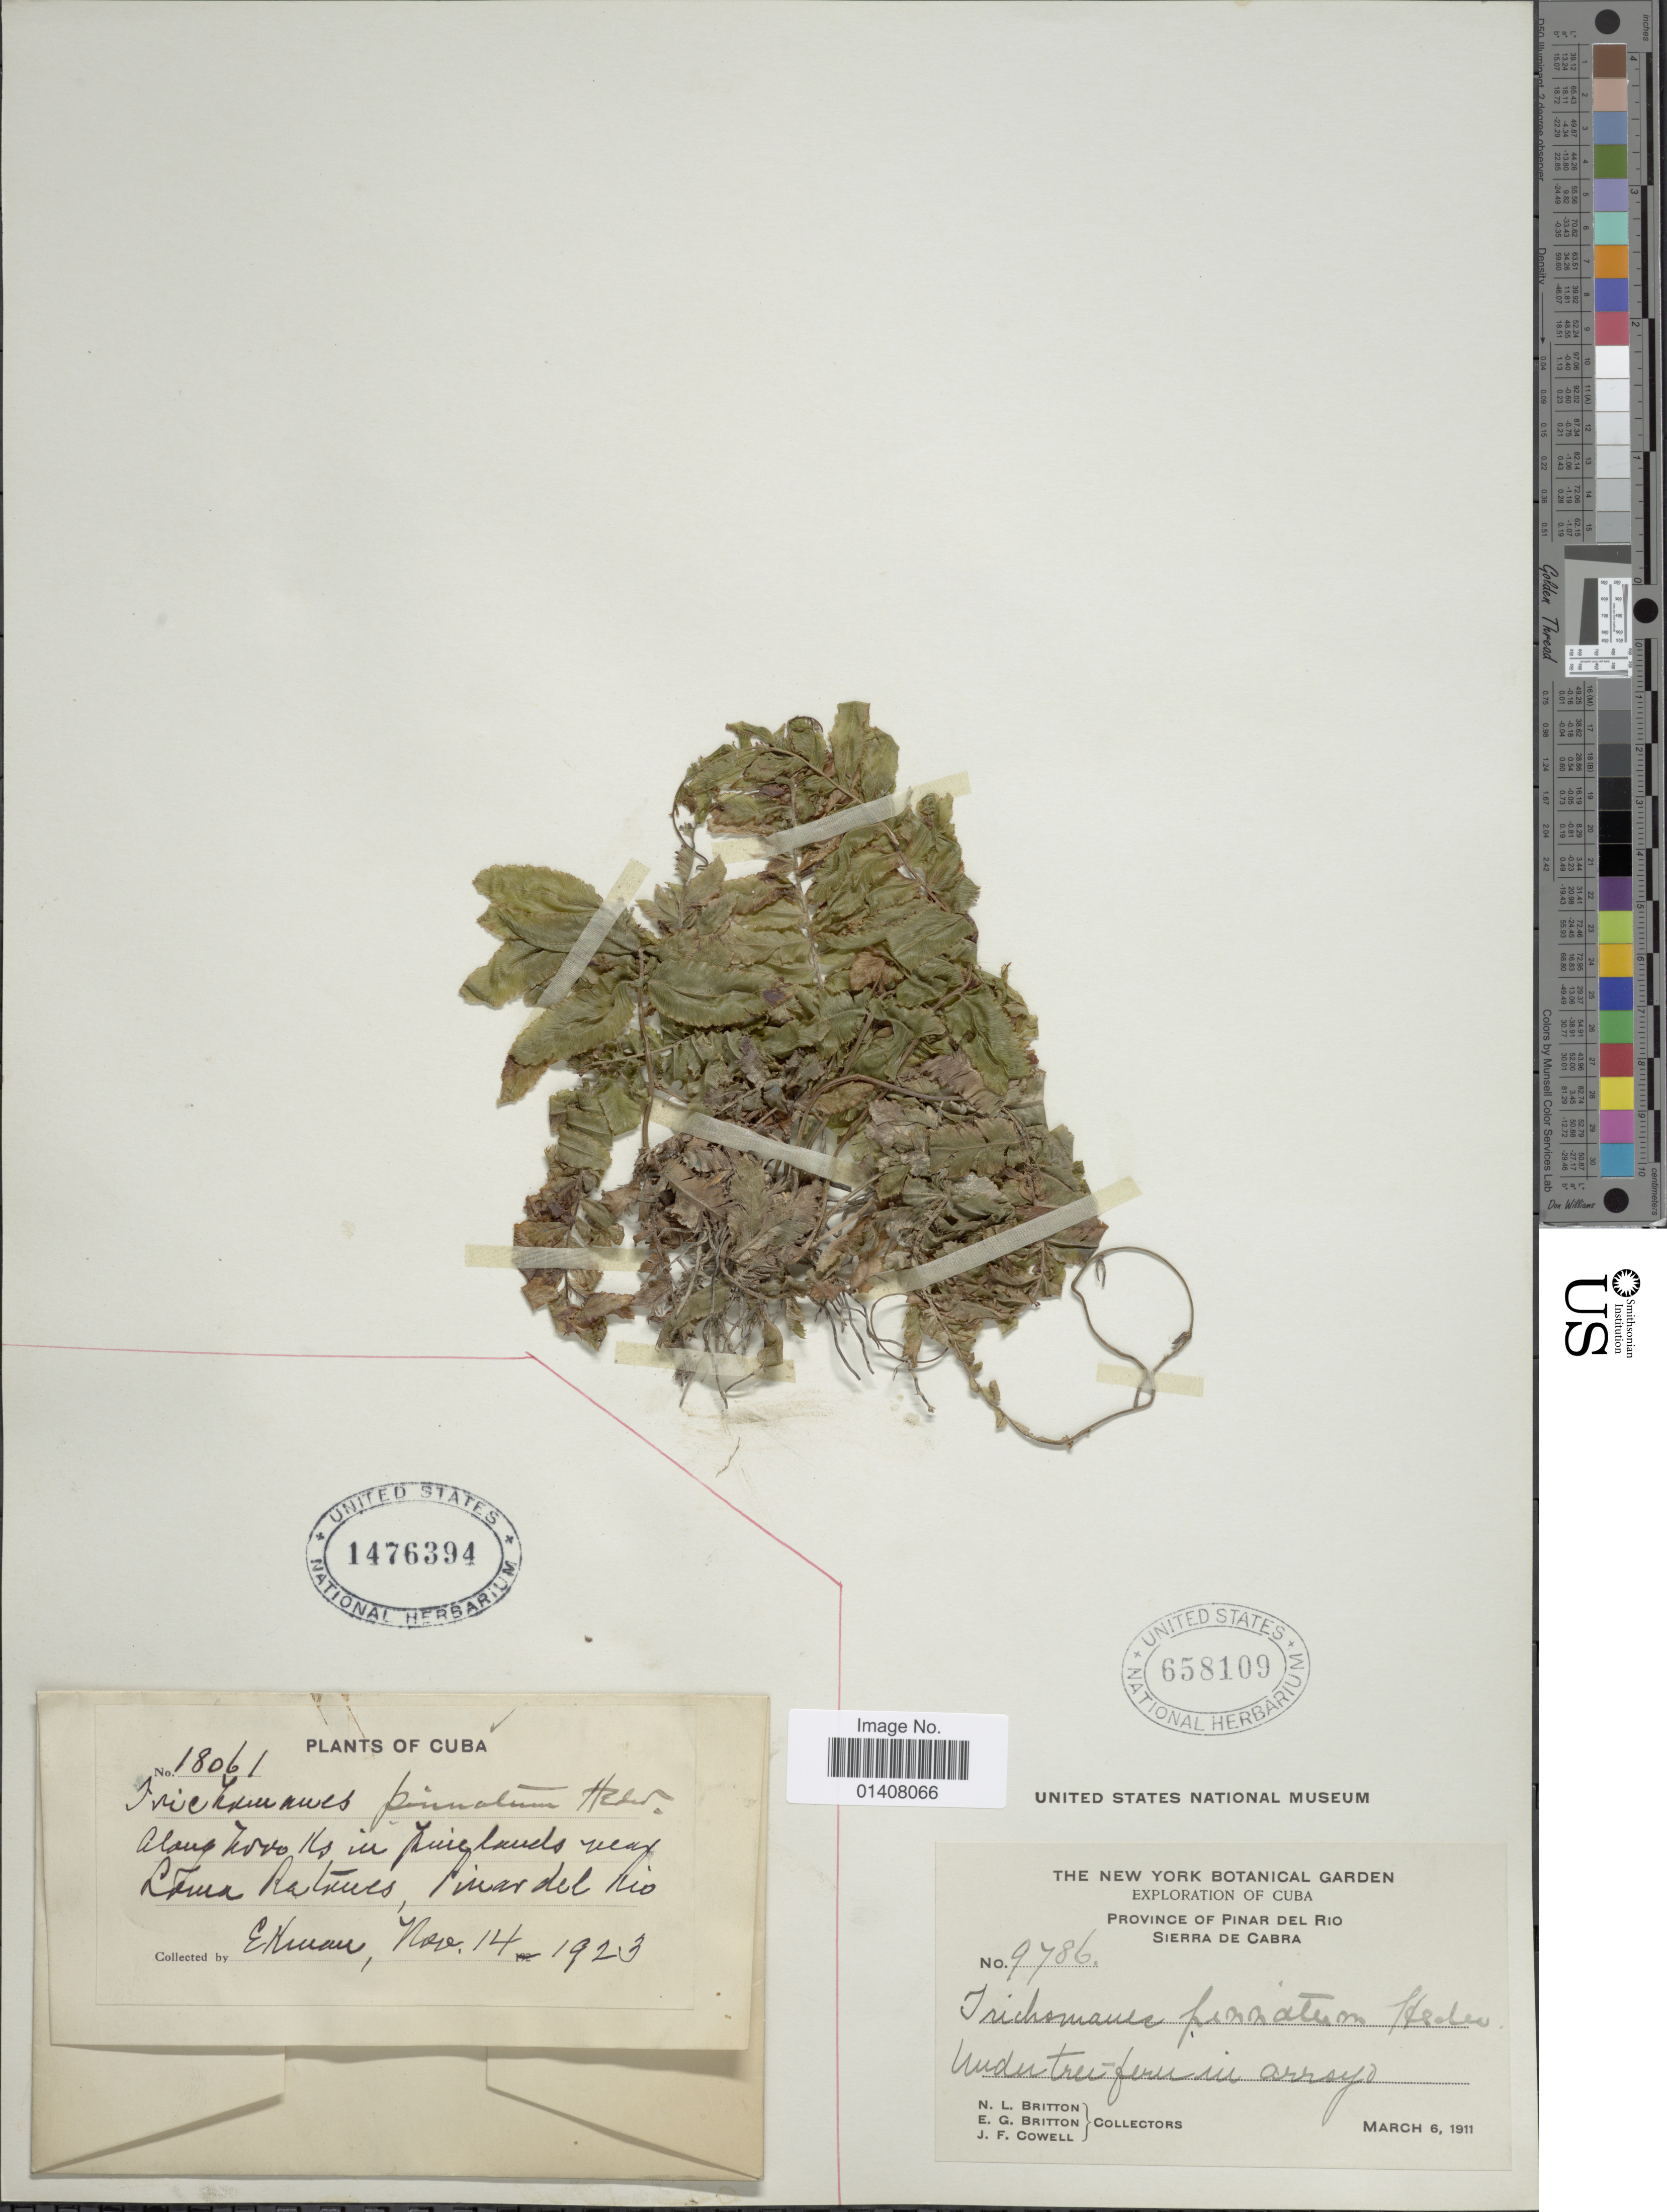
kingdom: Plantae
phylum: Tracheophyta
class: Polypodiopsida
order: Hymenophyllales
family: Hymenophyllaceae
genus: Trichomanes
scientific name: Trichomanes pinnatum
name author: Hedw.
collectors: -. Ekman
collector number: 18061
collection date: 1923-11-14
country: Cuba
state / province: Pinar del Río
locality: Along brooks in pinelands near Loma Ratruves, Pinar del Rio [interpreted]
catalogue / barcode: US 1476394-2